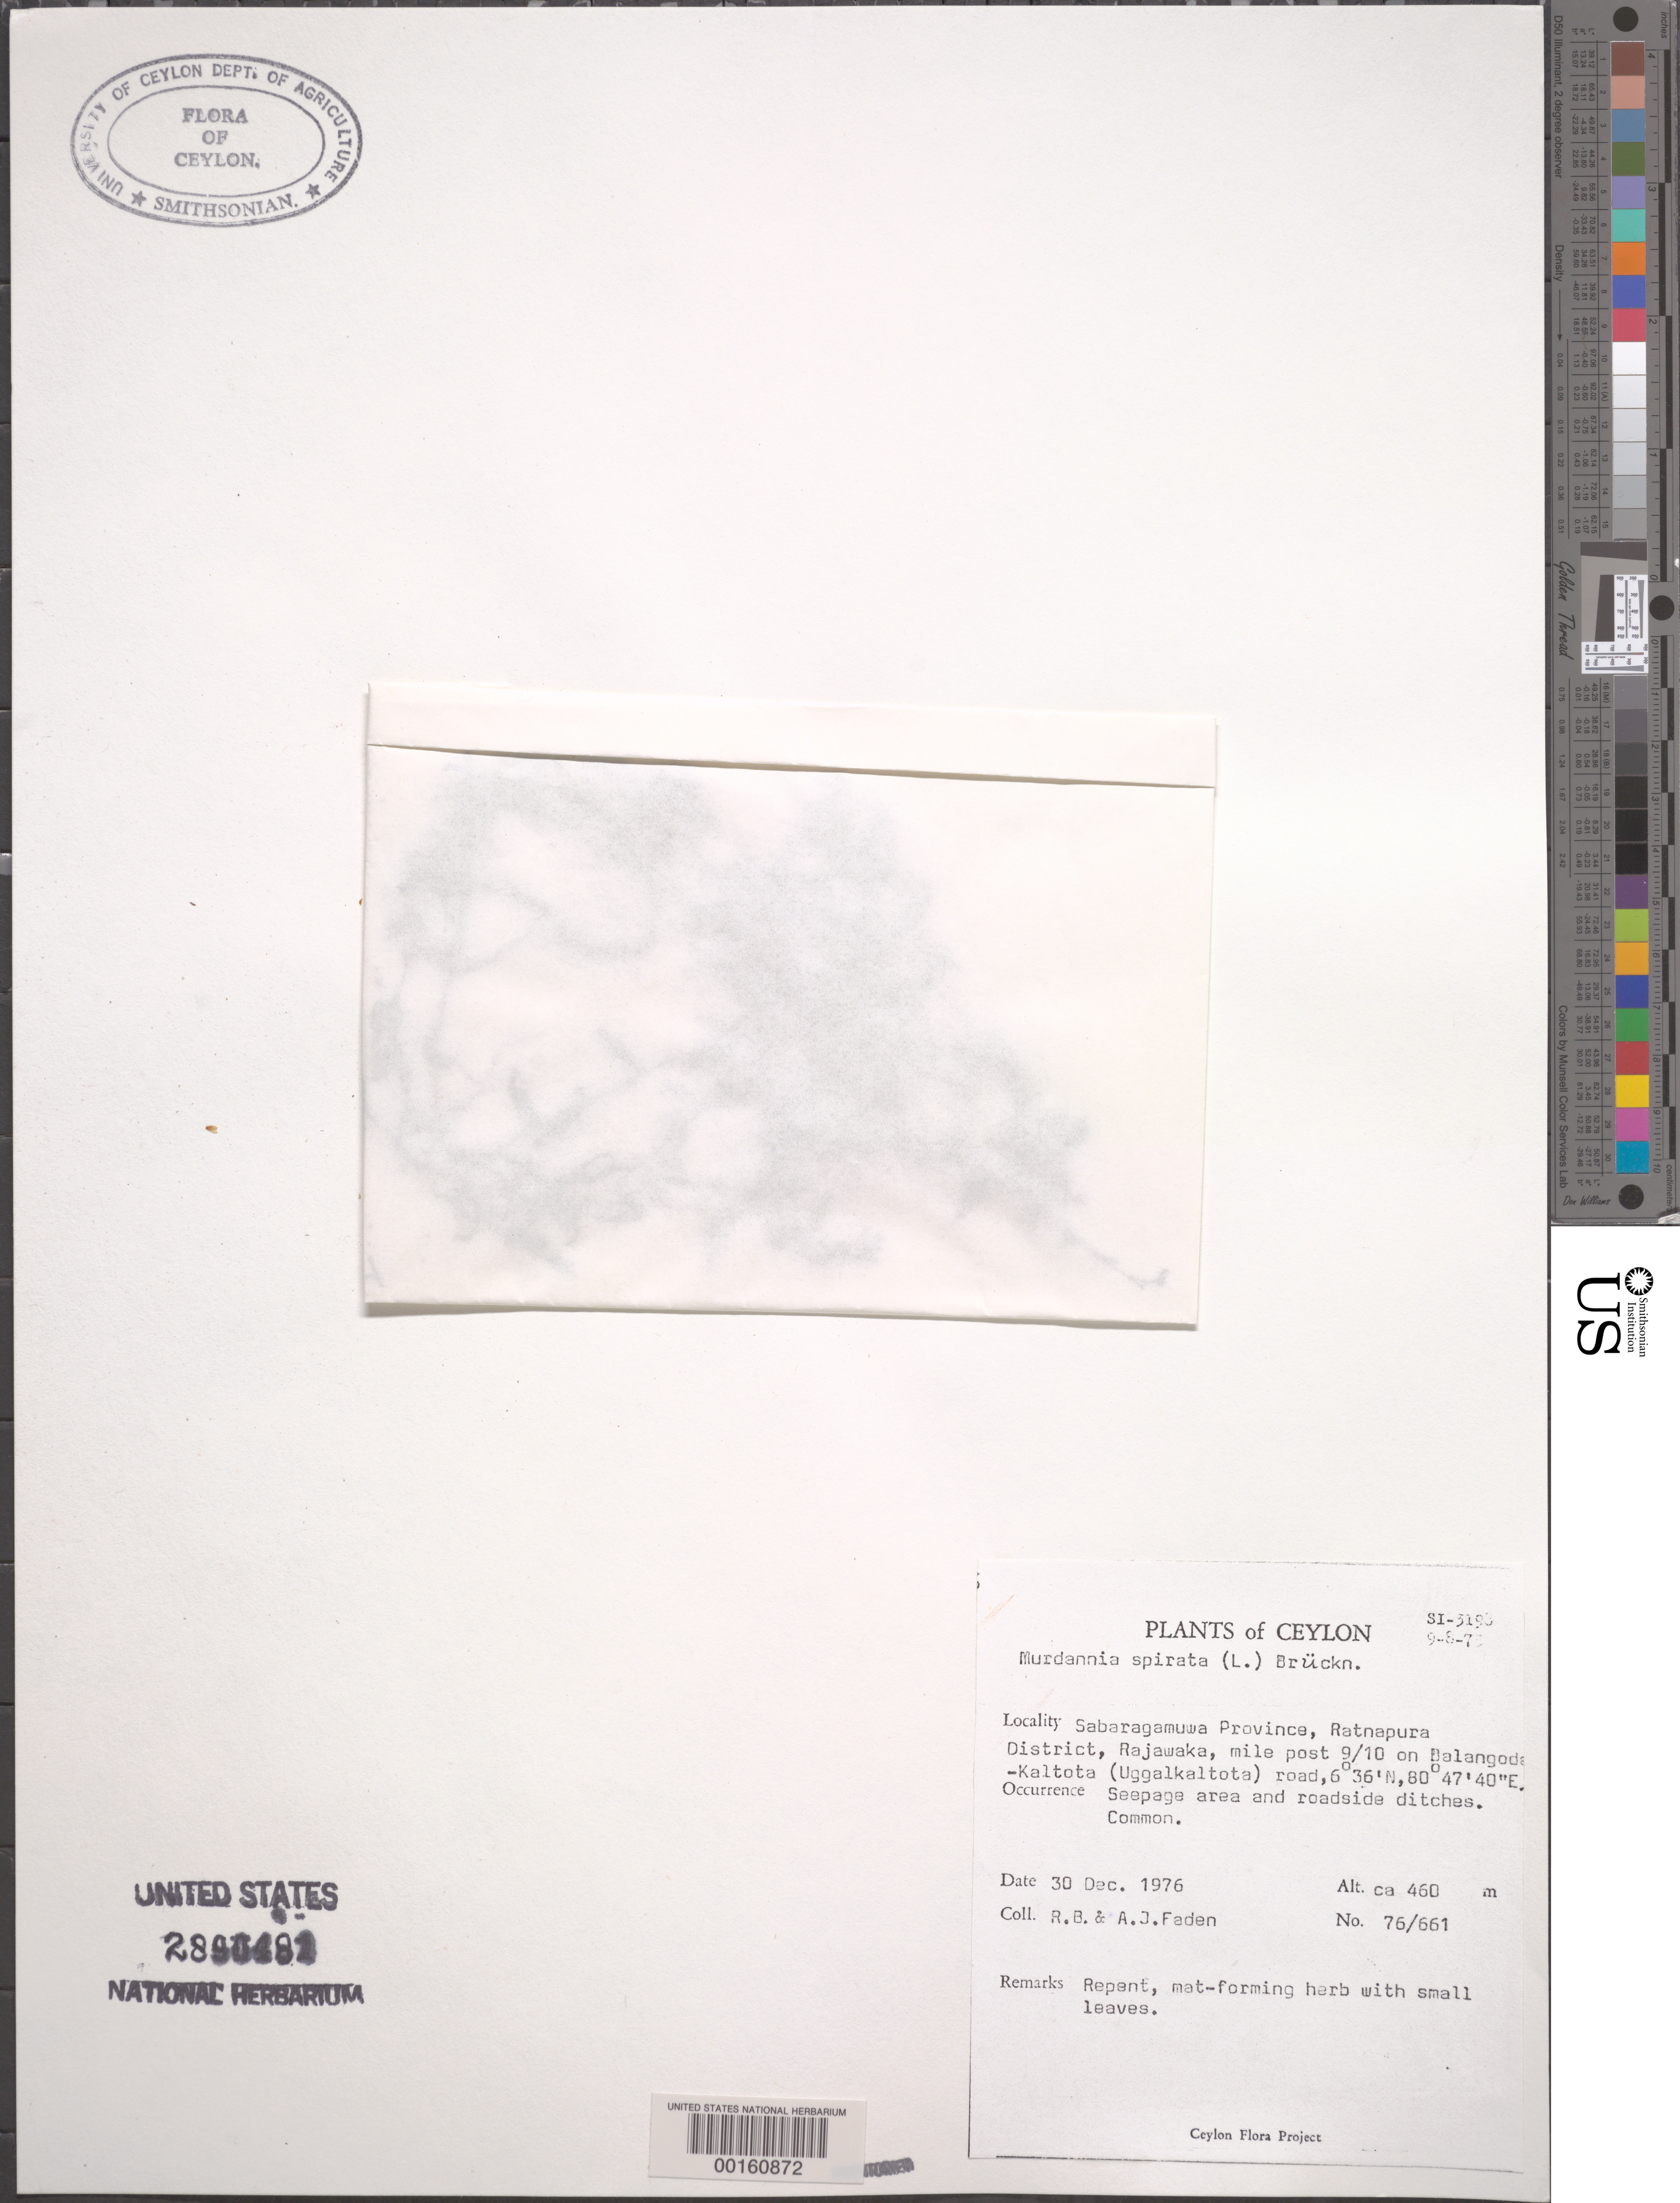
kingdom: Plantae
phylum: Tracheophyta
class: Liliopsida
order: Commelinales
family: Commelinaceae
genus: Murdannia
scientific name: Murdannia spirata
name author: (L.) G. Brückn.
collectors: R. B. Faden & A. J. Faden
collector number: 76/661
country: Sri Lanka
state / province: Sabaragamuwa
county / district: Ratnapura Dist.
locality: Rajawaka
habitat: Seepage area and roadside ditches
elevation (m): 460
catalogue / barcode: US 2890481